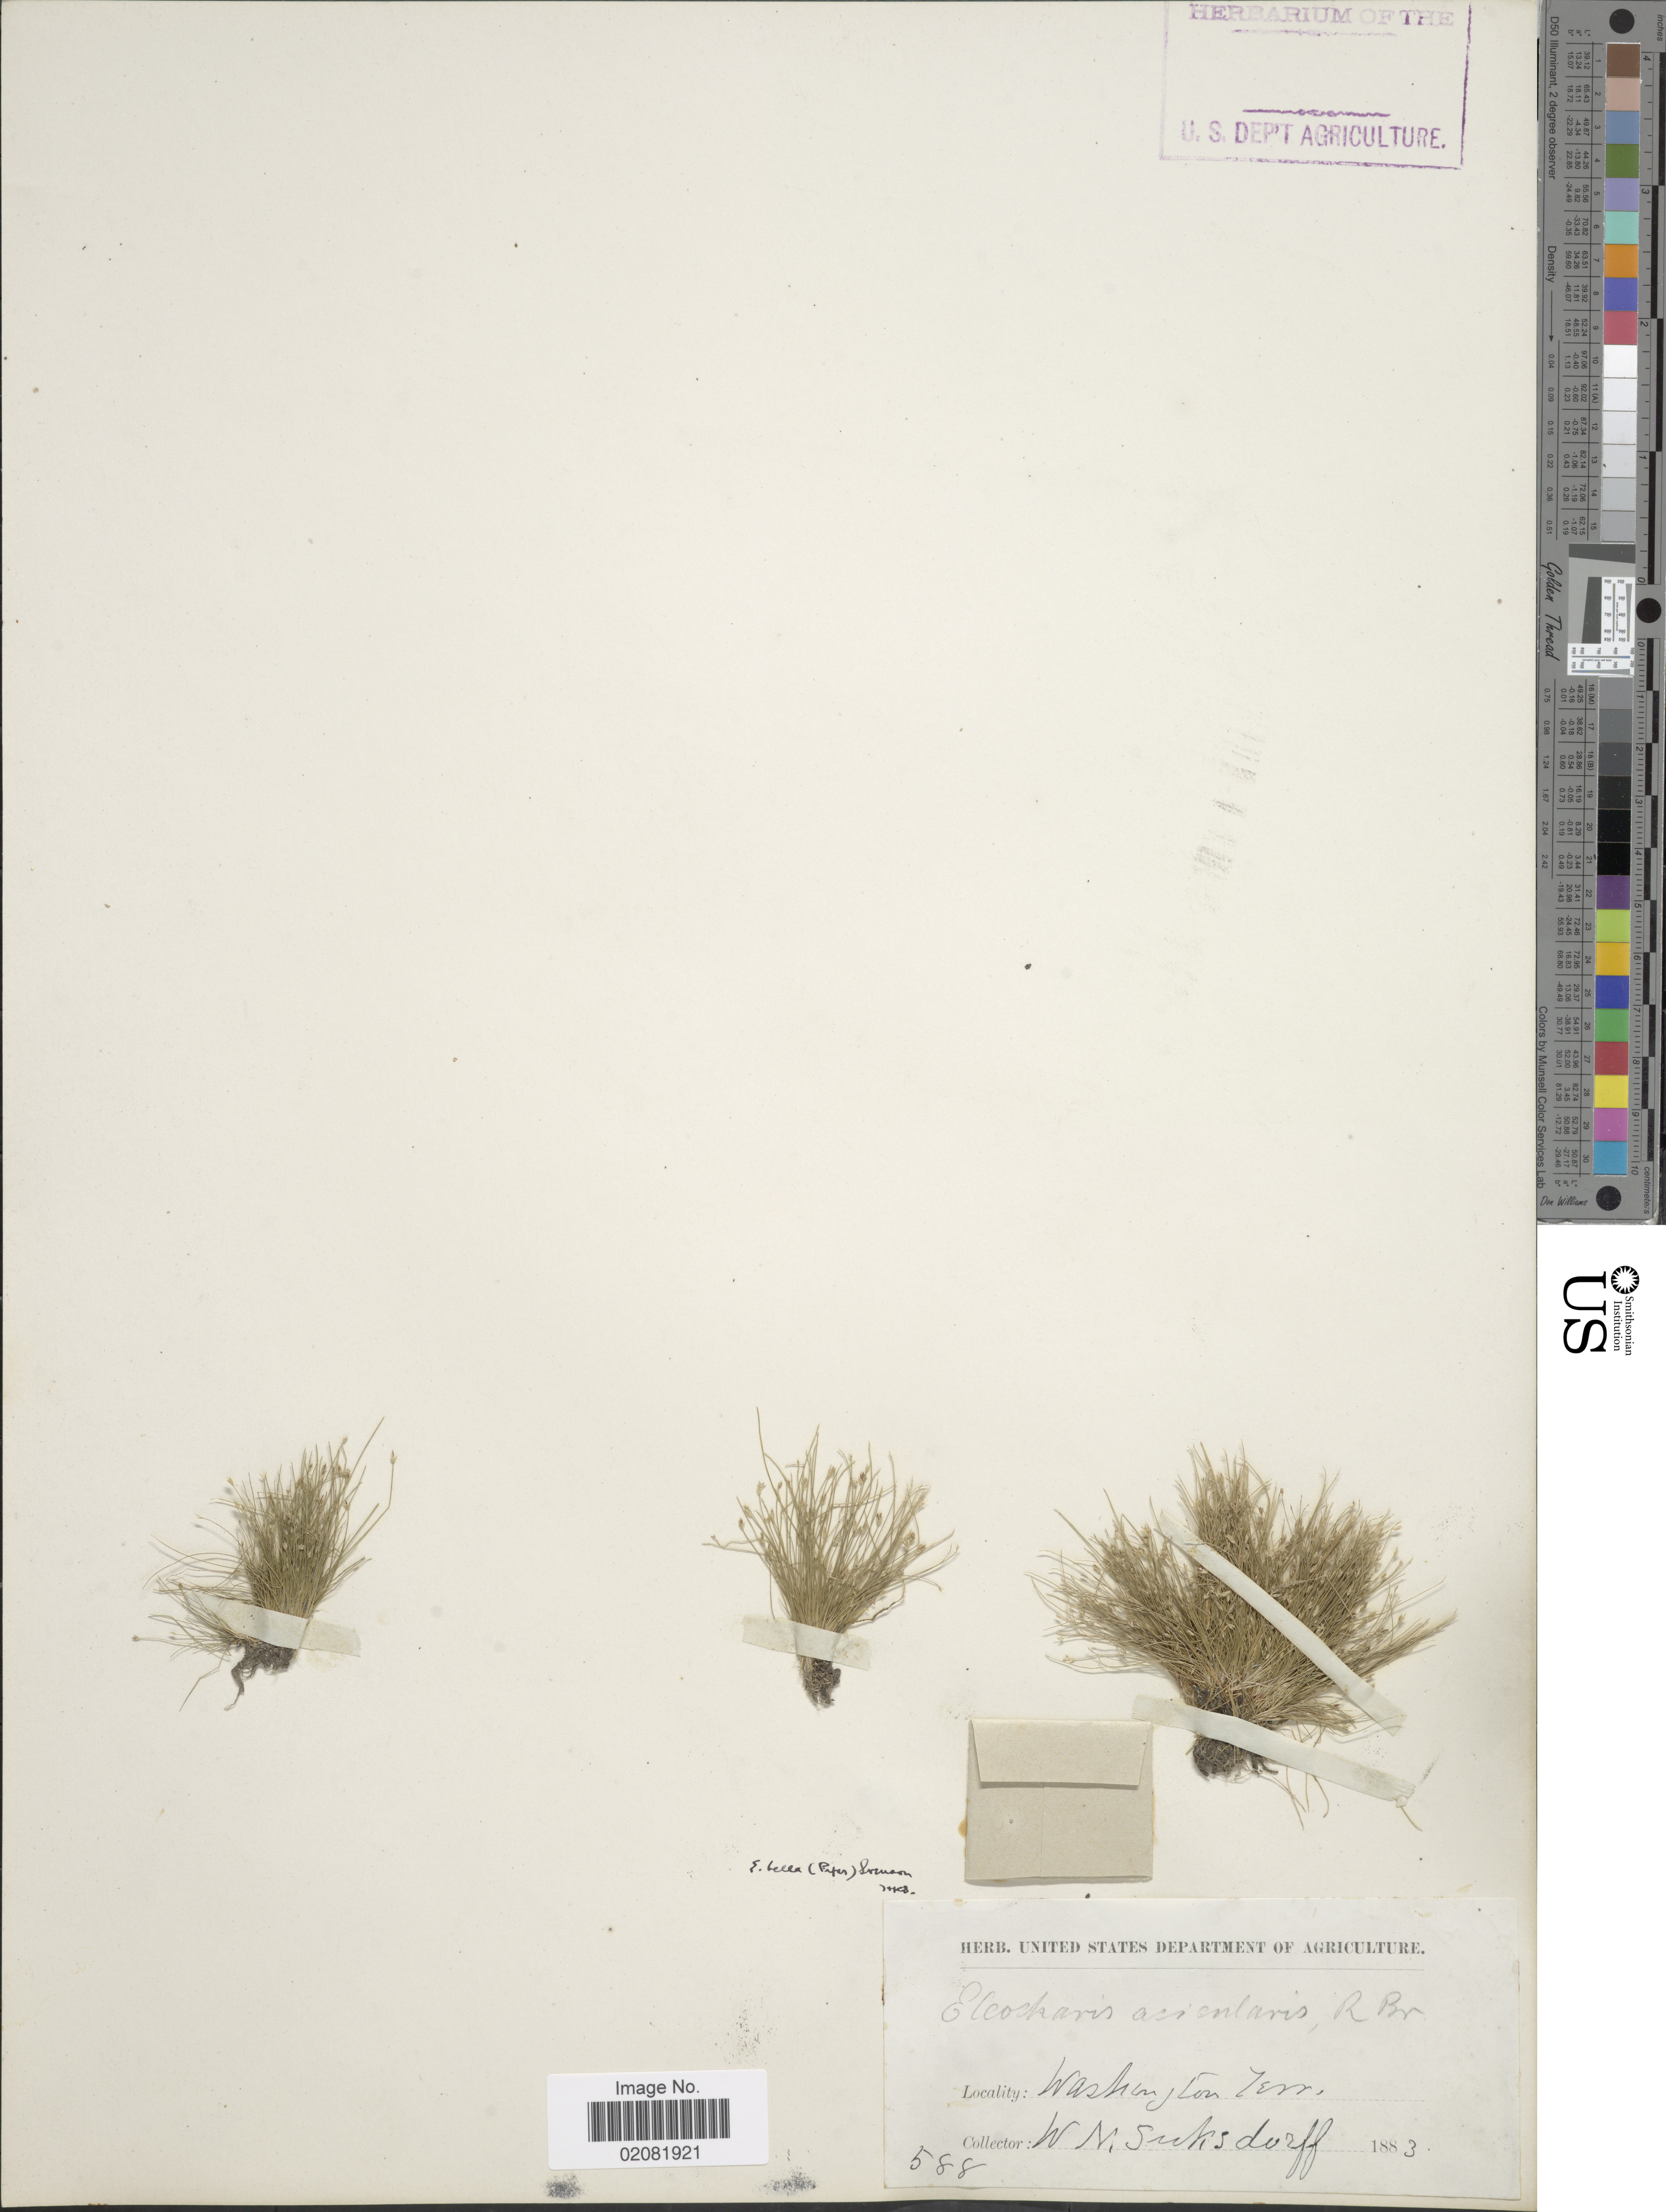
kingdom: Plantae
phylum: Tracheophyta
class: Liliopsida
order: Poales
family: Cyperaceae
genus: Eleocharis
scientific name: Eleocharis bella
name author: (Piper) Svenson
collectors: W. N. Suksdorf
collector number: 588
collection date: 1883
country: United States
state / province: Washington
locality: Washington terr.